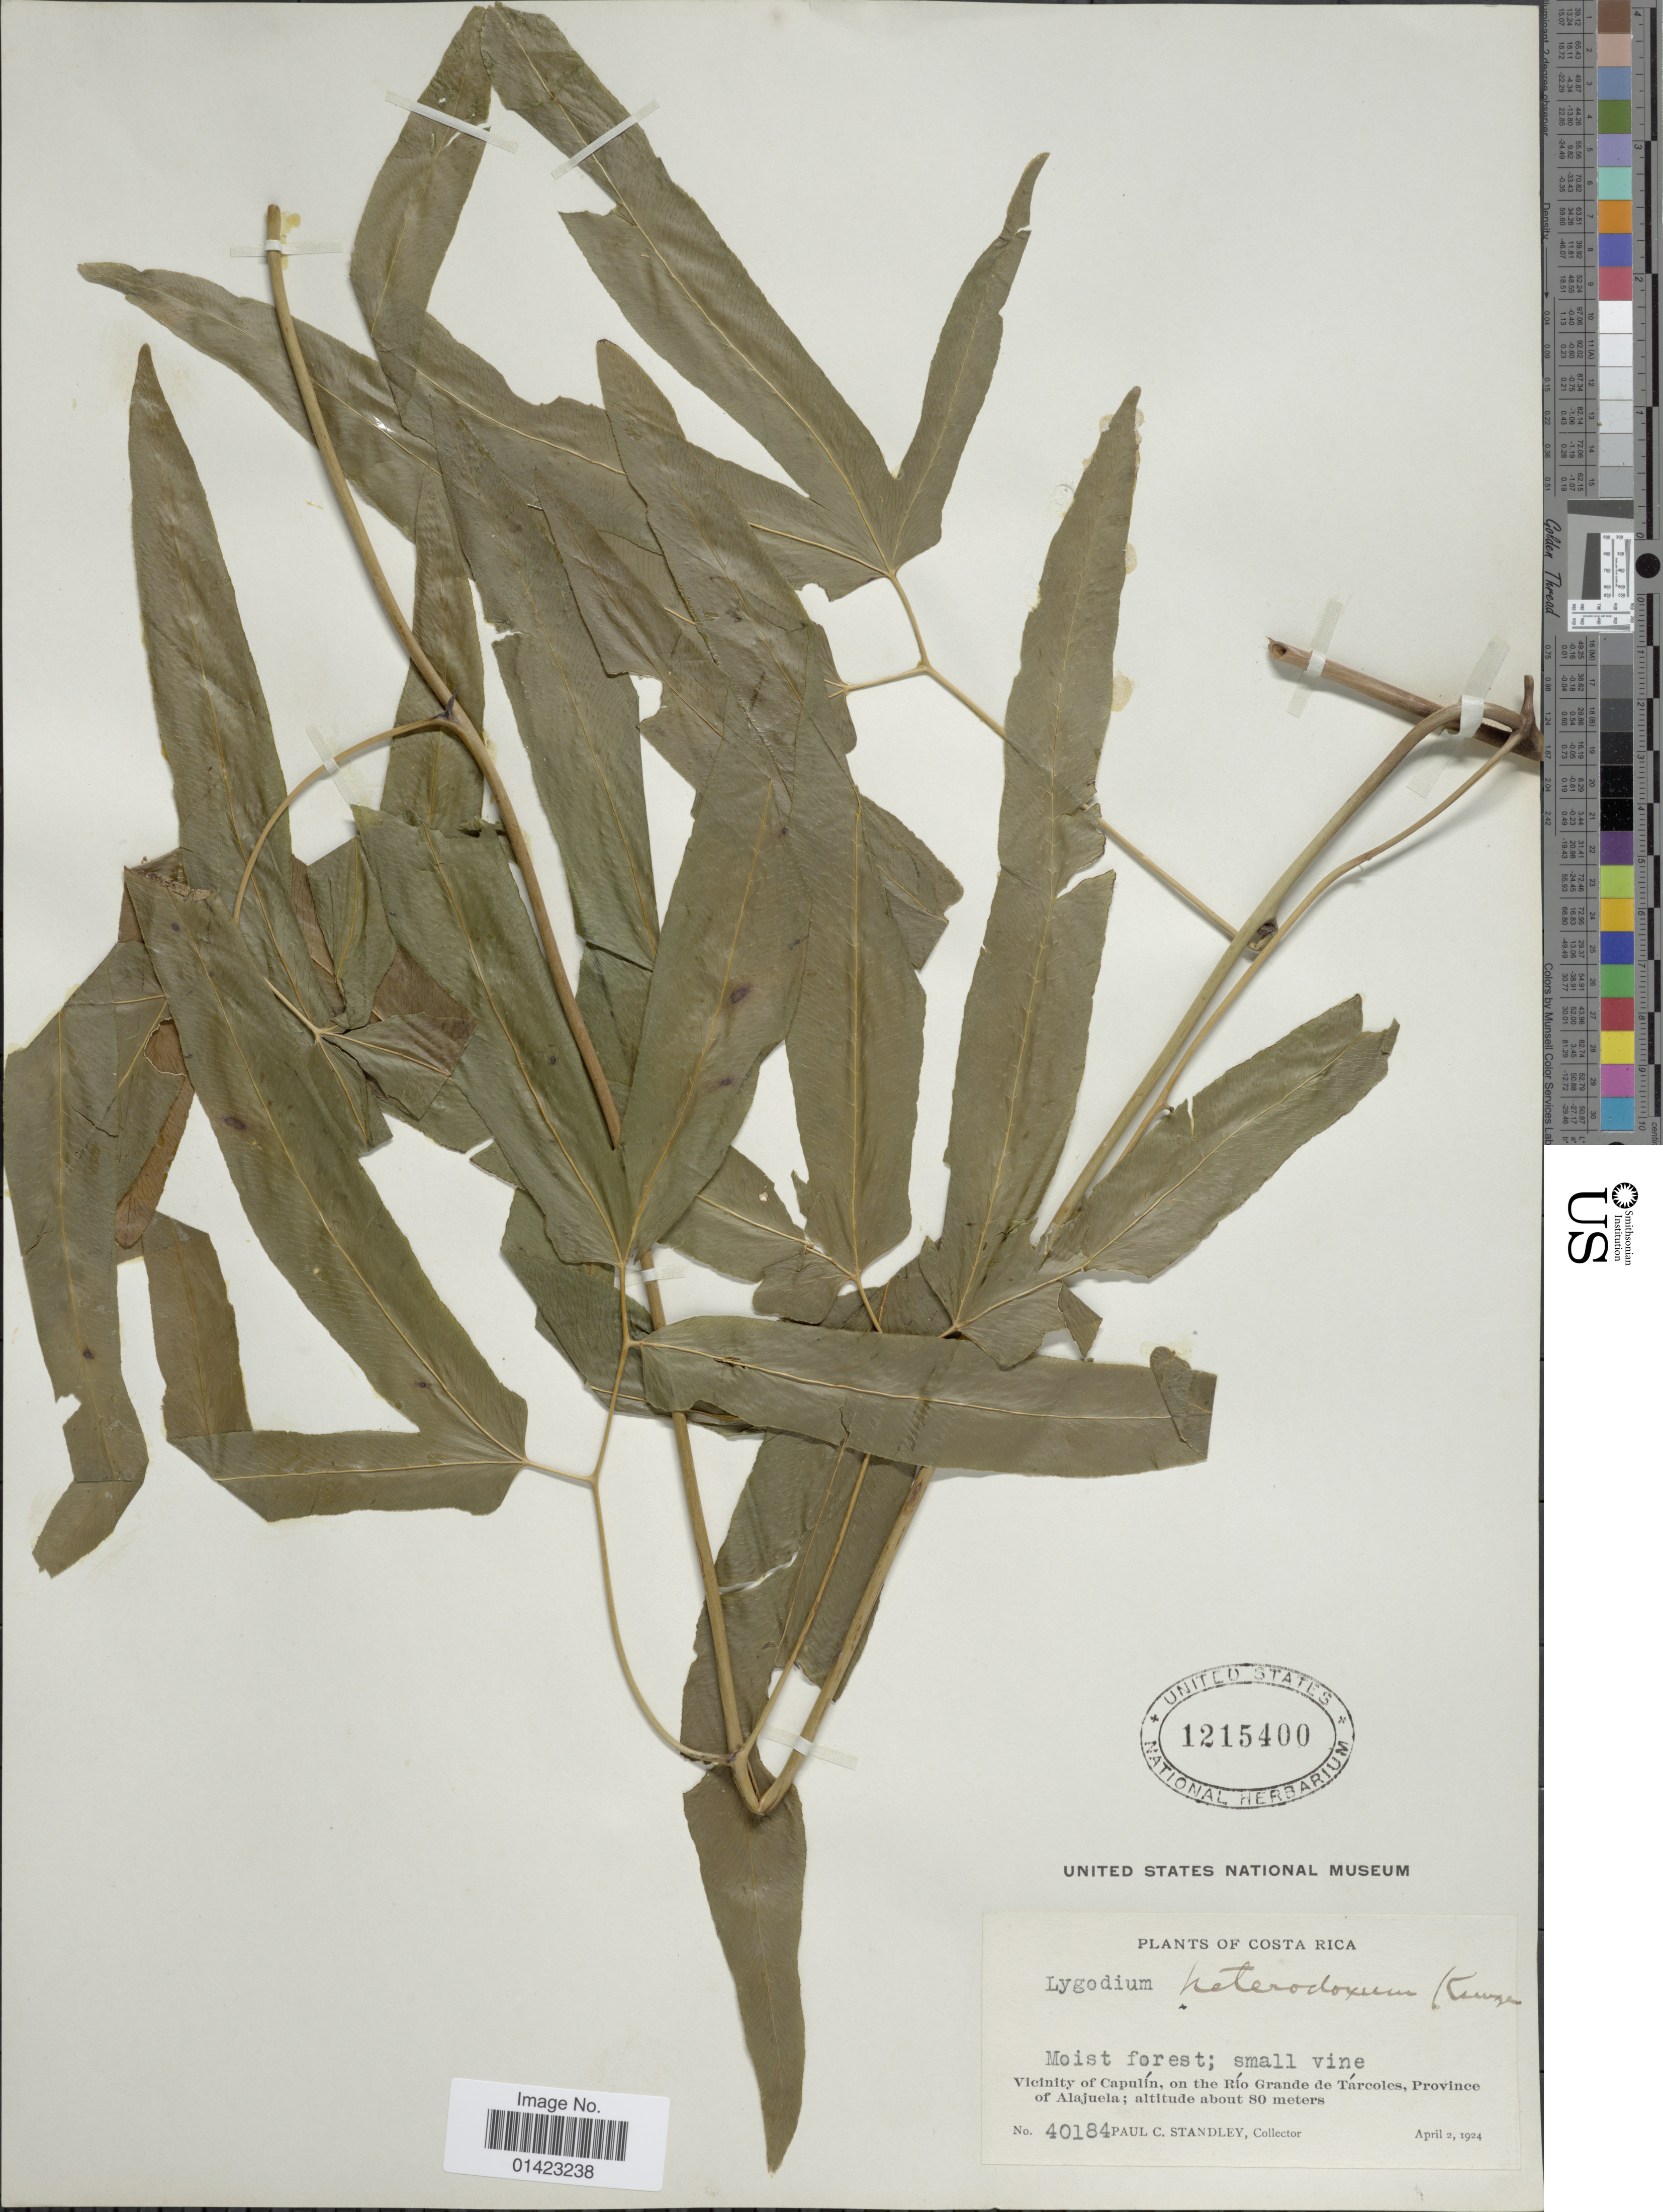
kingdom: Plantae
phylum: Tracheophyta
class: Polypodiopsida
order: Schizaeales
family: Lygodiaceae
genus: Lygodium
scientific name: Lygodium heterodoxum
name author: Kunze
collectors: P. C. Standley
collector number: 40184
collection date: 1924-04-02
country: Costa Rica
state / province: Alajuela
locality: Vicinity of Capulín on the Rio Grande de Tárcoles, province of Alajuela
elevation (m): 80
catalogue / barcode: US 1215400